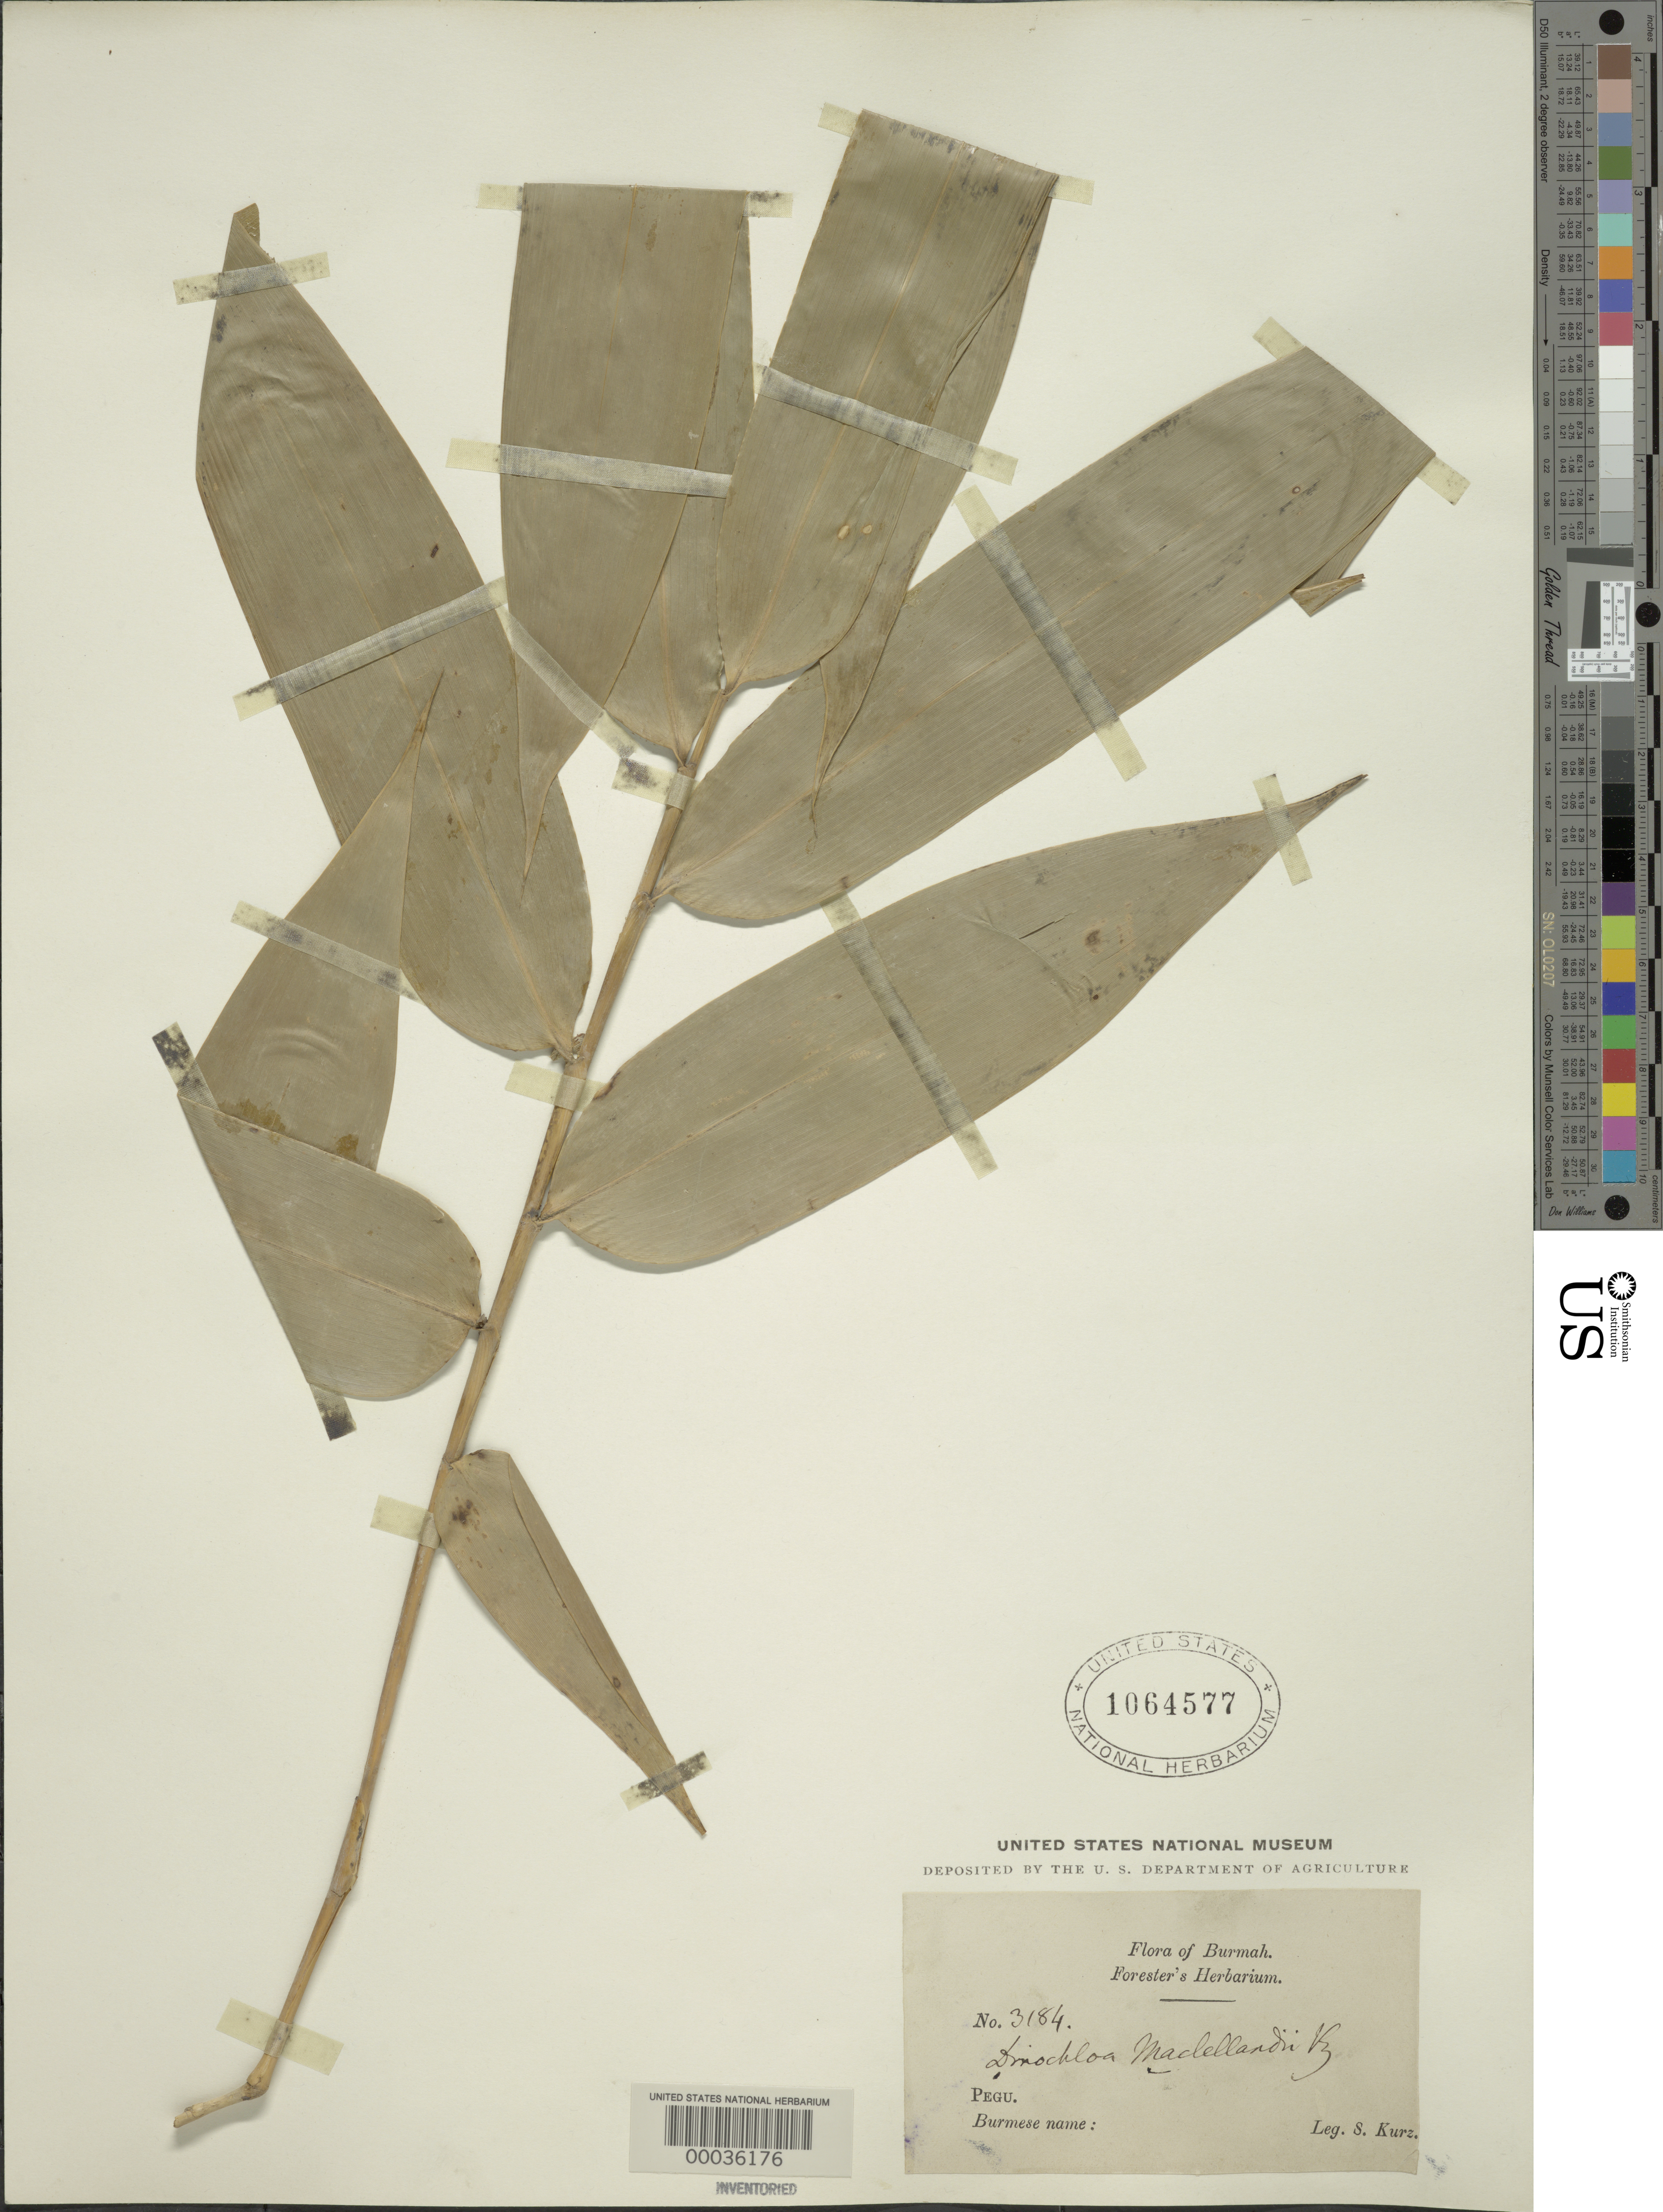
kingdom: Plantae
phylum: Tracheophyta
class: Liliopsida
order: Poales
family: Poaceae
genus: Dinochloa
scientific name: Dinochloa maclellandii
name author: Kurz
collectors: W. Kurz et al.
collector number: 3184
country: Myanmar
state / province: Bago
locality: Pegu Dist.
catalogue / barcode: US 1064577